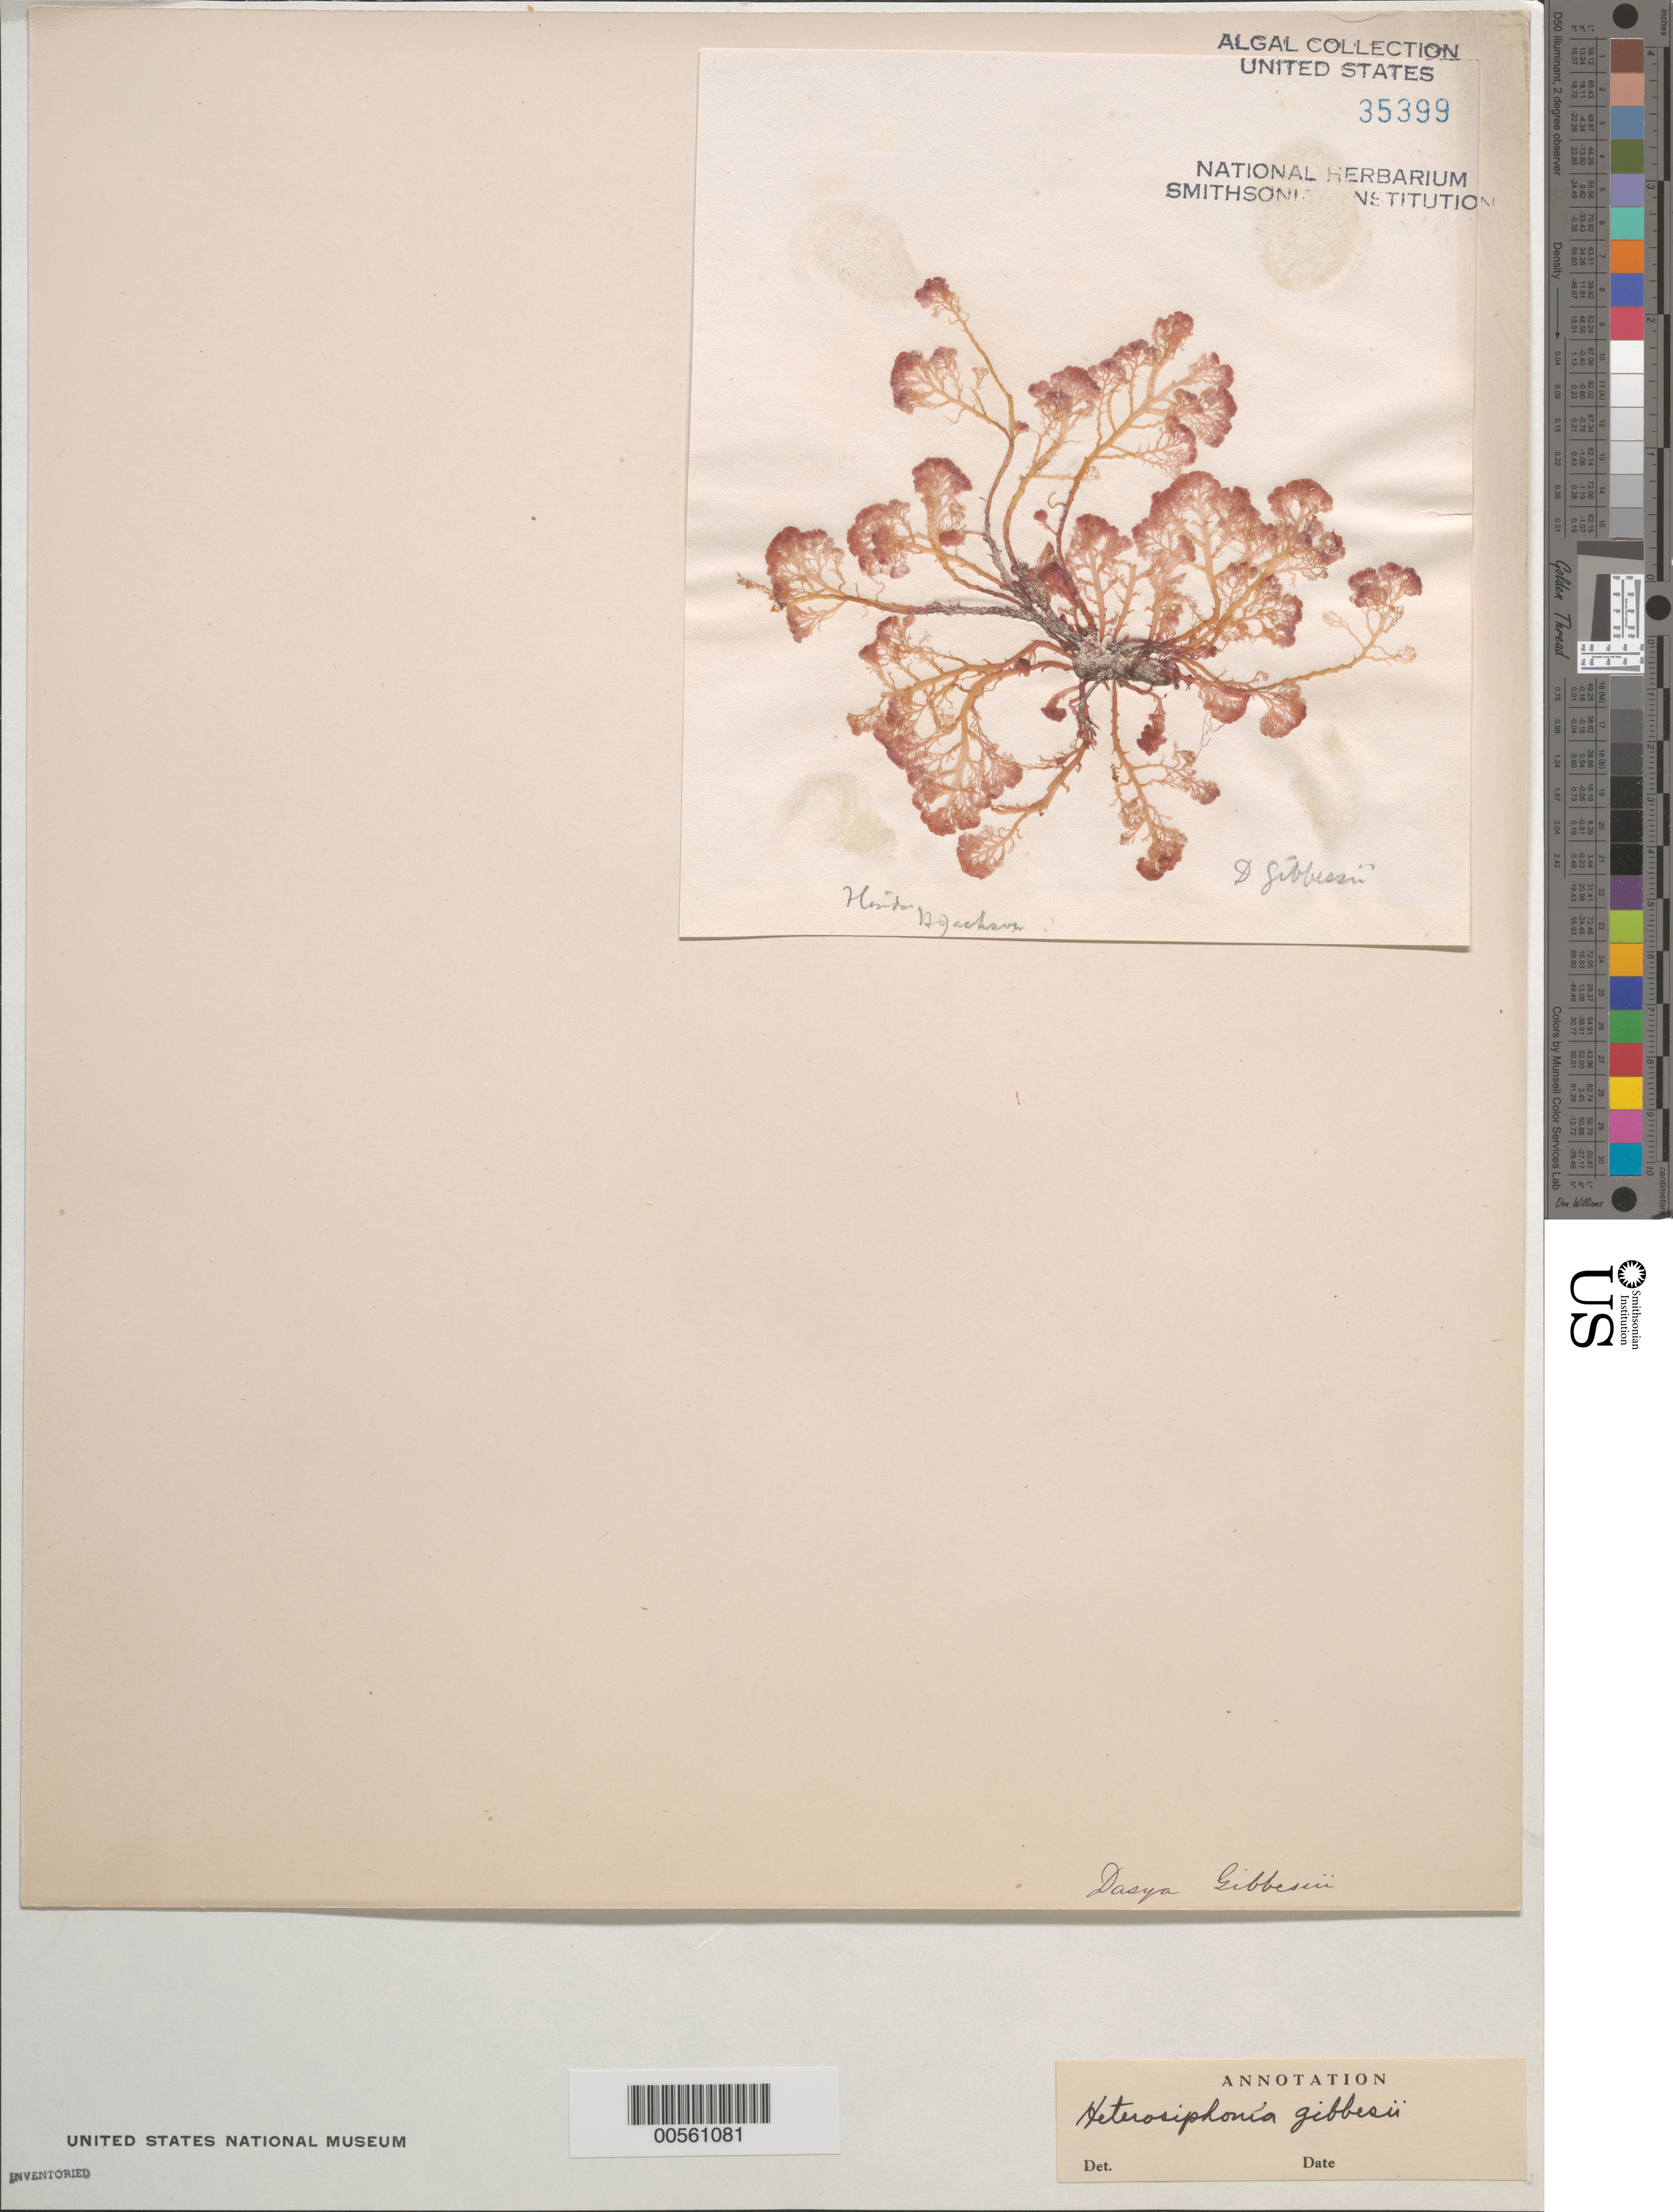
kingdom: Plantae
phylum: Rhodophyta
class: Florideophyceae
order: Ceramiales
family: Dasyaceae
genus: Heterosiphonia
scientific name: Heterosiphonia gibbesii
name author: (Harv.)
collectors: H. Jackson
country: United States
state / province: Florida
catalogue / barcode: US 35399